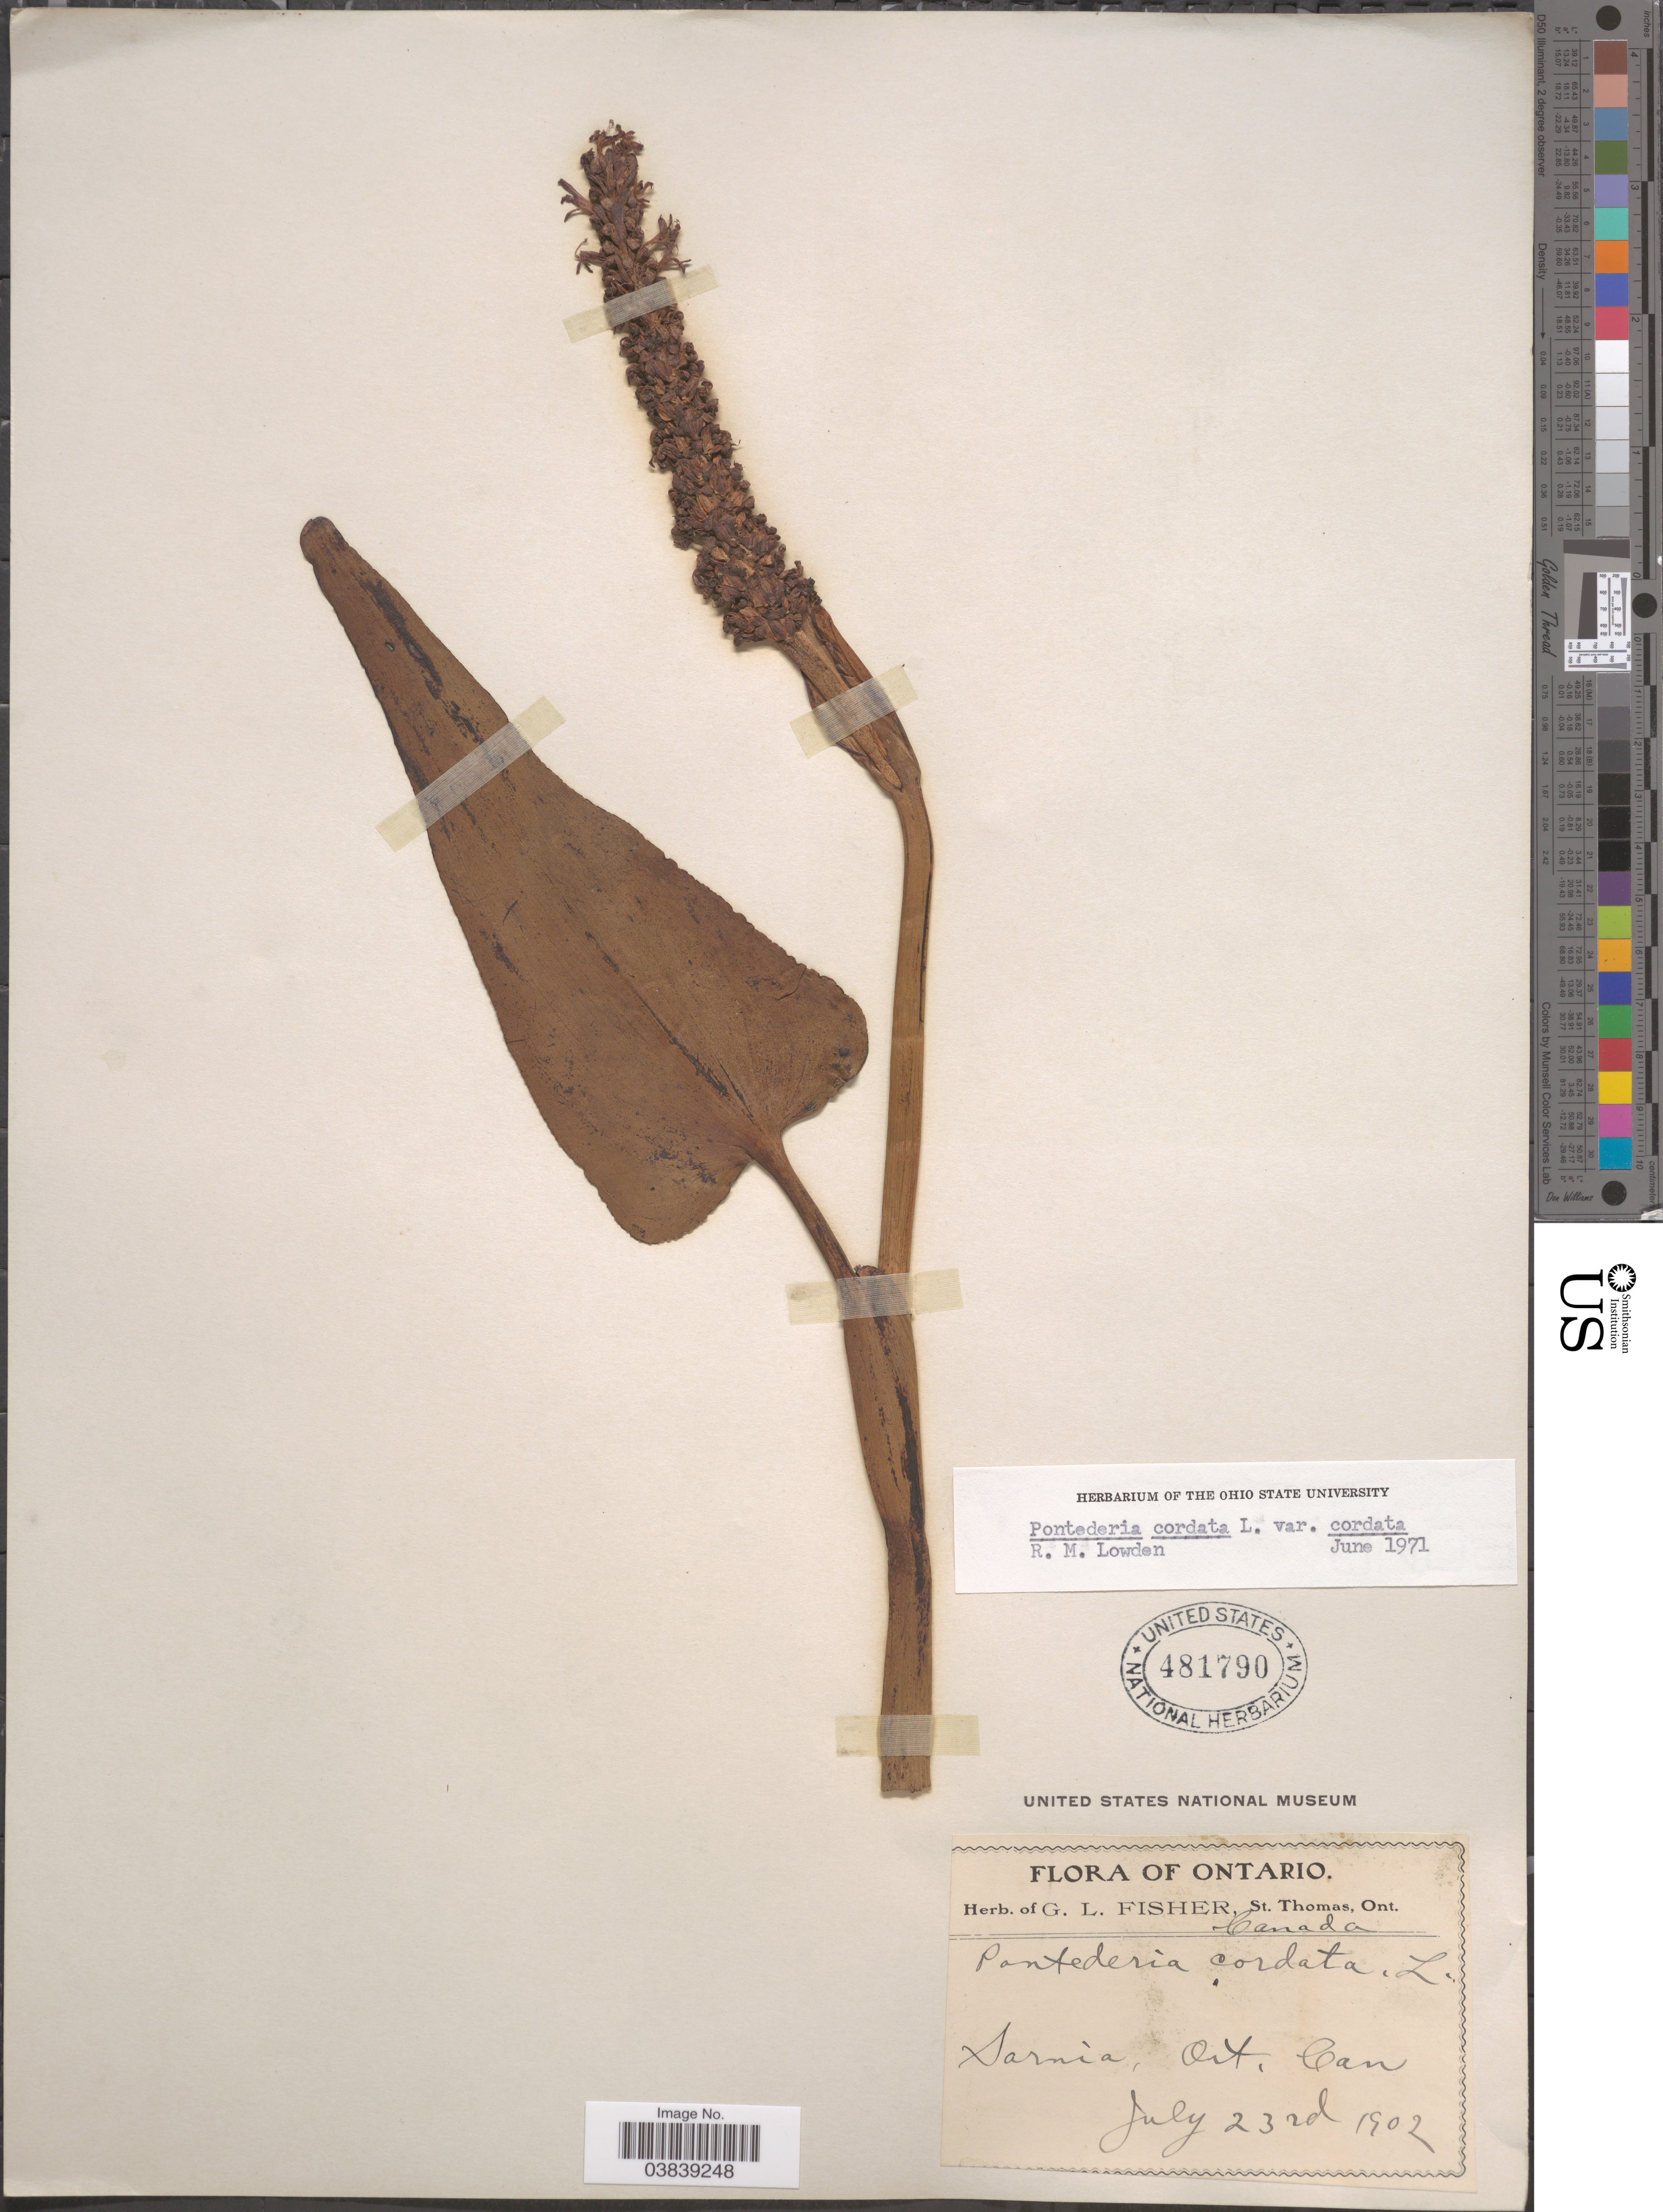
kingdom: Plantae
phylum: Tracheophyta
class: Liliopsida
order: Commelinales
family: Pontederiaceae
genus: Pontederia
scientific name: Pontederia cordata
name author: L.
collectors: ex herb. Geo L. Fisher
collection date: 1902-07-23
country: Canada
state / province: Ontario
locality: Sarnia.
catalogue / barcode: US 481790